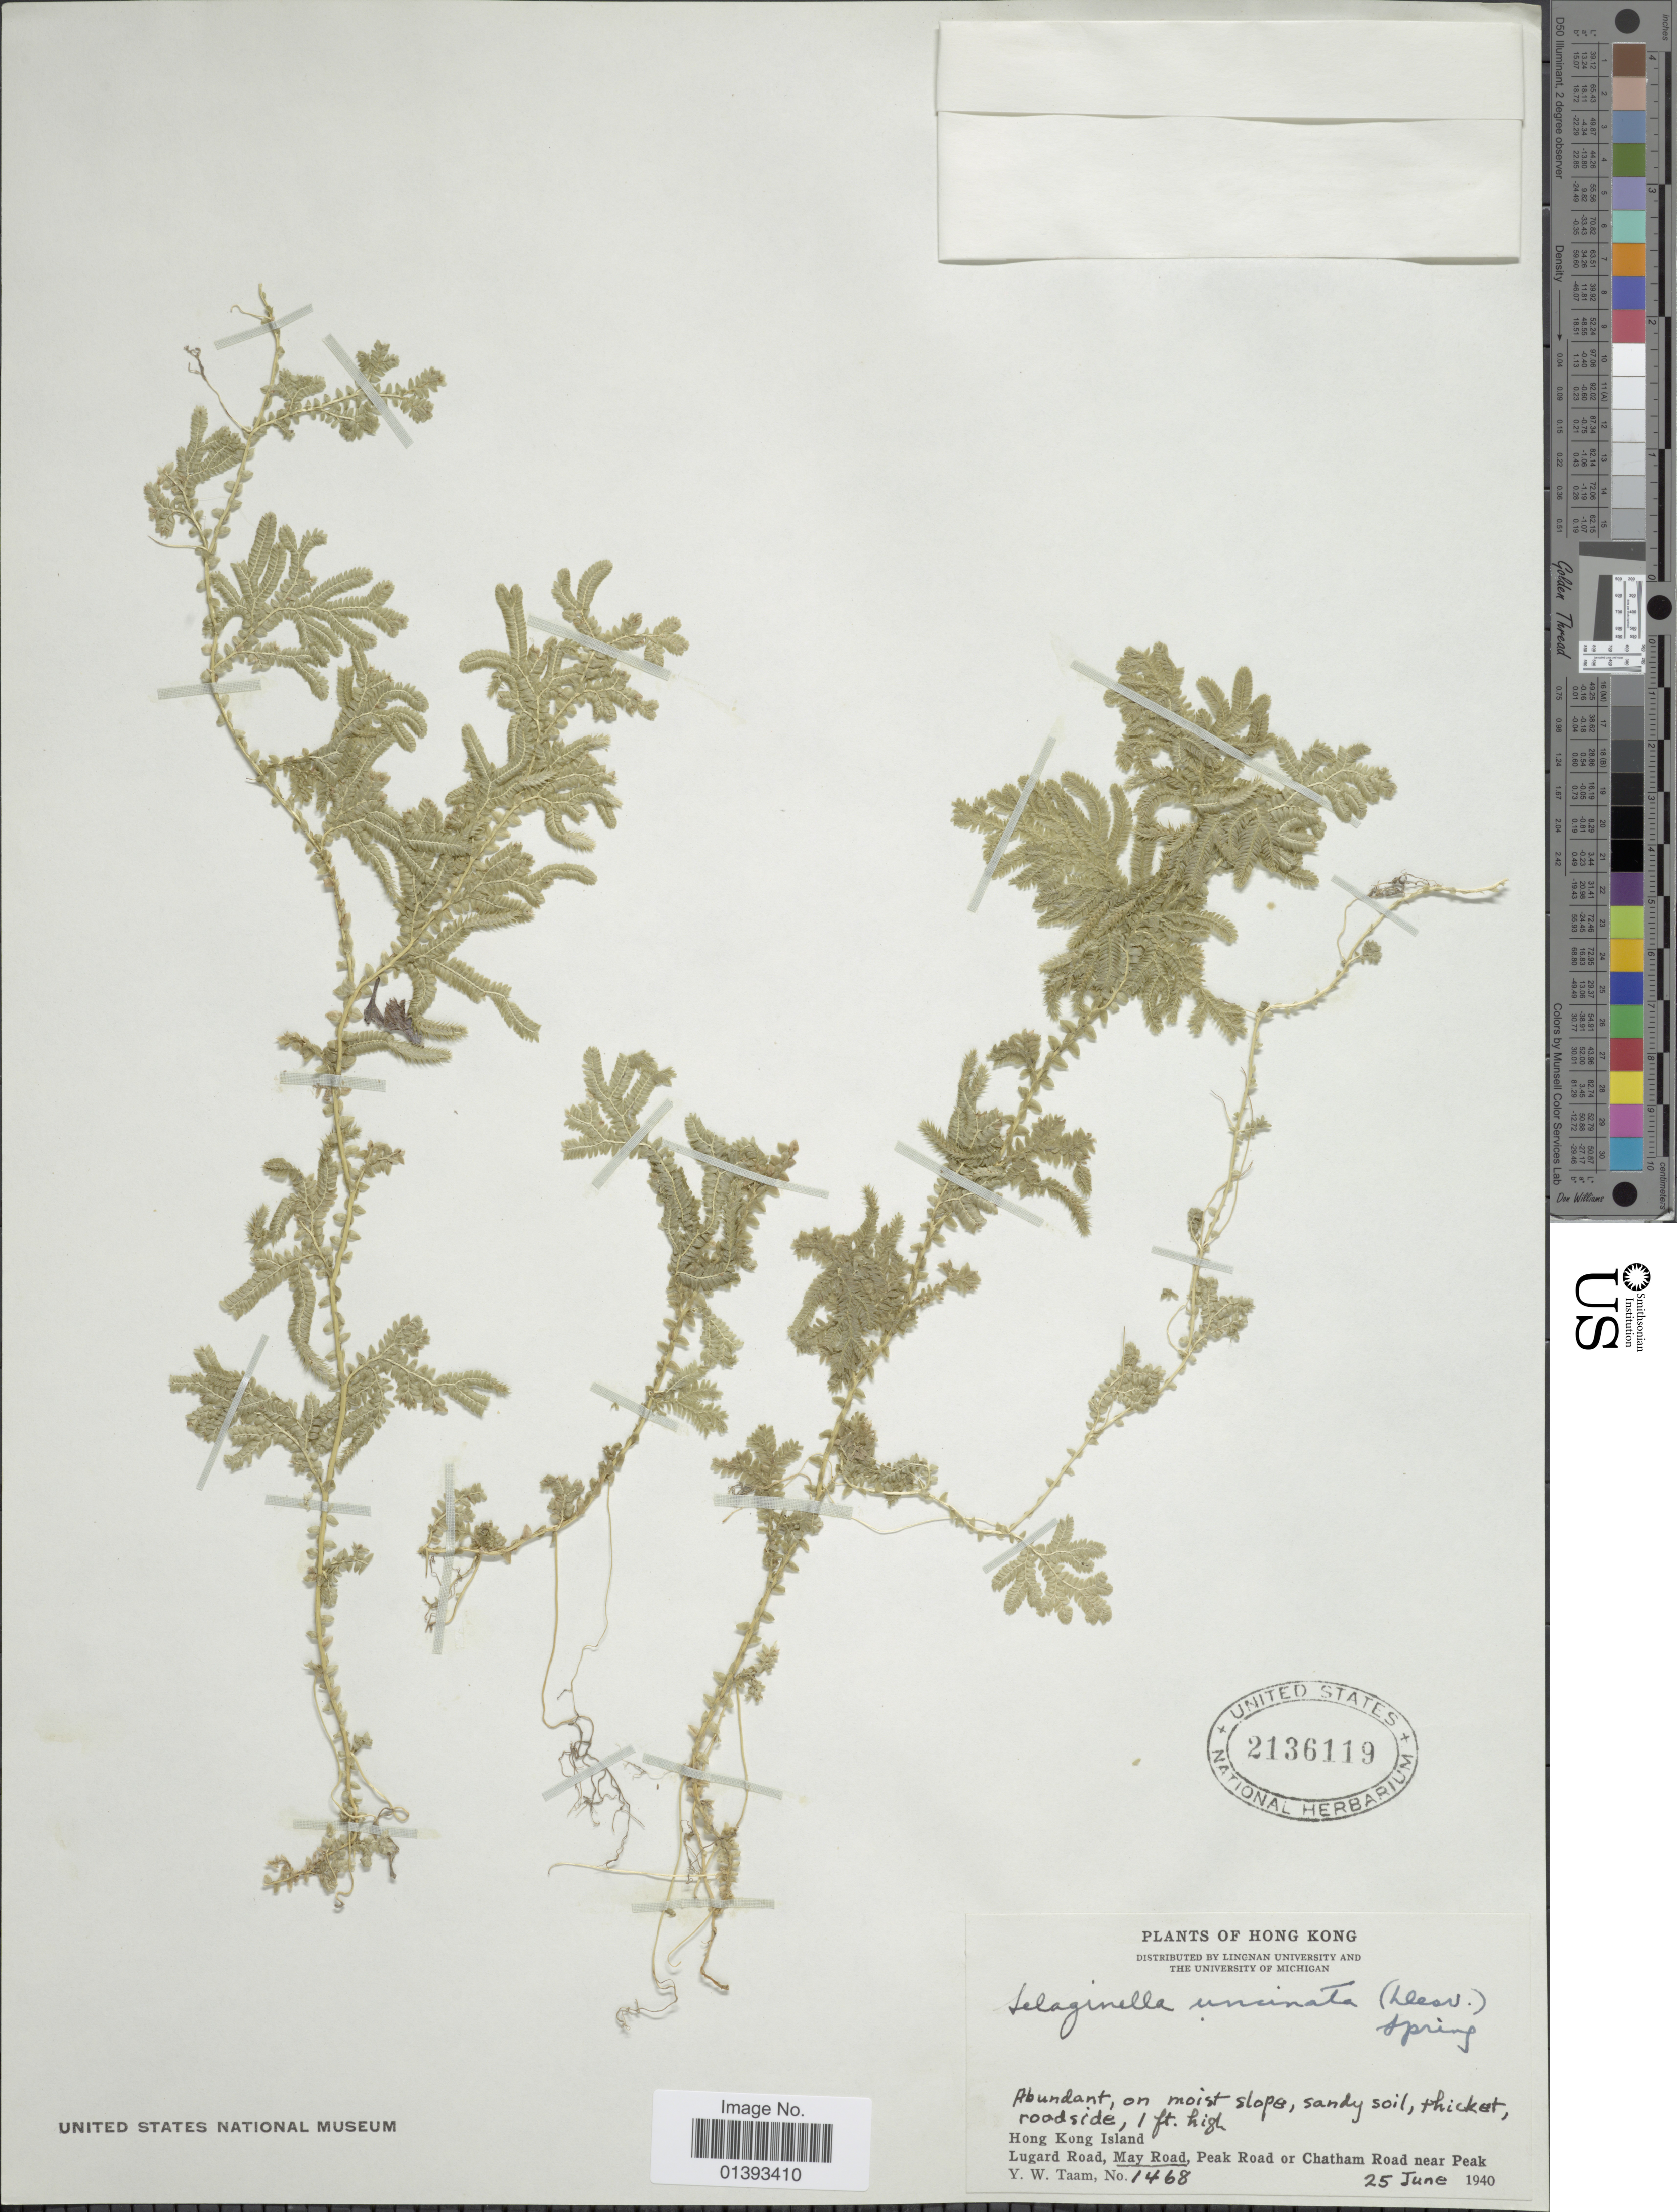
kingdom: Plantae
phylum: Tracheophyta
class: Lycopodiopsida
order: Selaginellales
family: Selaginellaceae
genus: Selaginella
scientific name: Selaginella uncinata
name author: (Desr. ex Poir.) Spring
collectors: Y. W. Taam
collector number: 1468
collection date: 1940-06-25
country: China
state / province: Hong Kong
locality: Hong Kong Island, Lugard Road, May Road, Peak Road or Chatham Road near Peak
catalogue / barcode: US 2136119